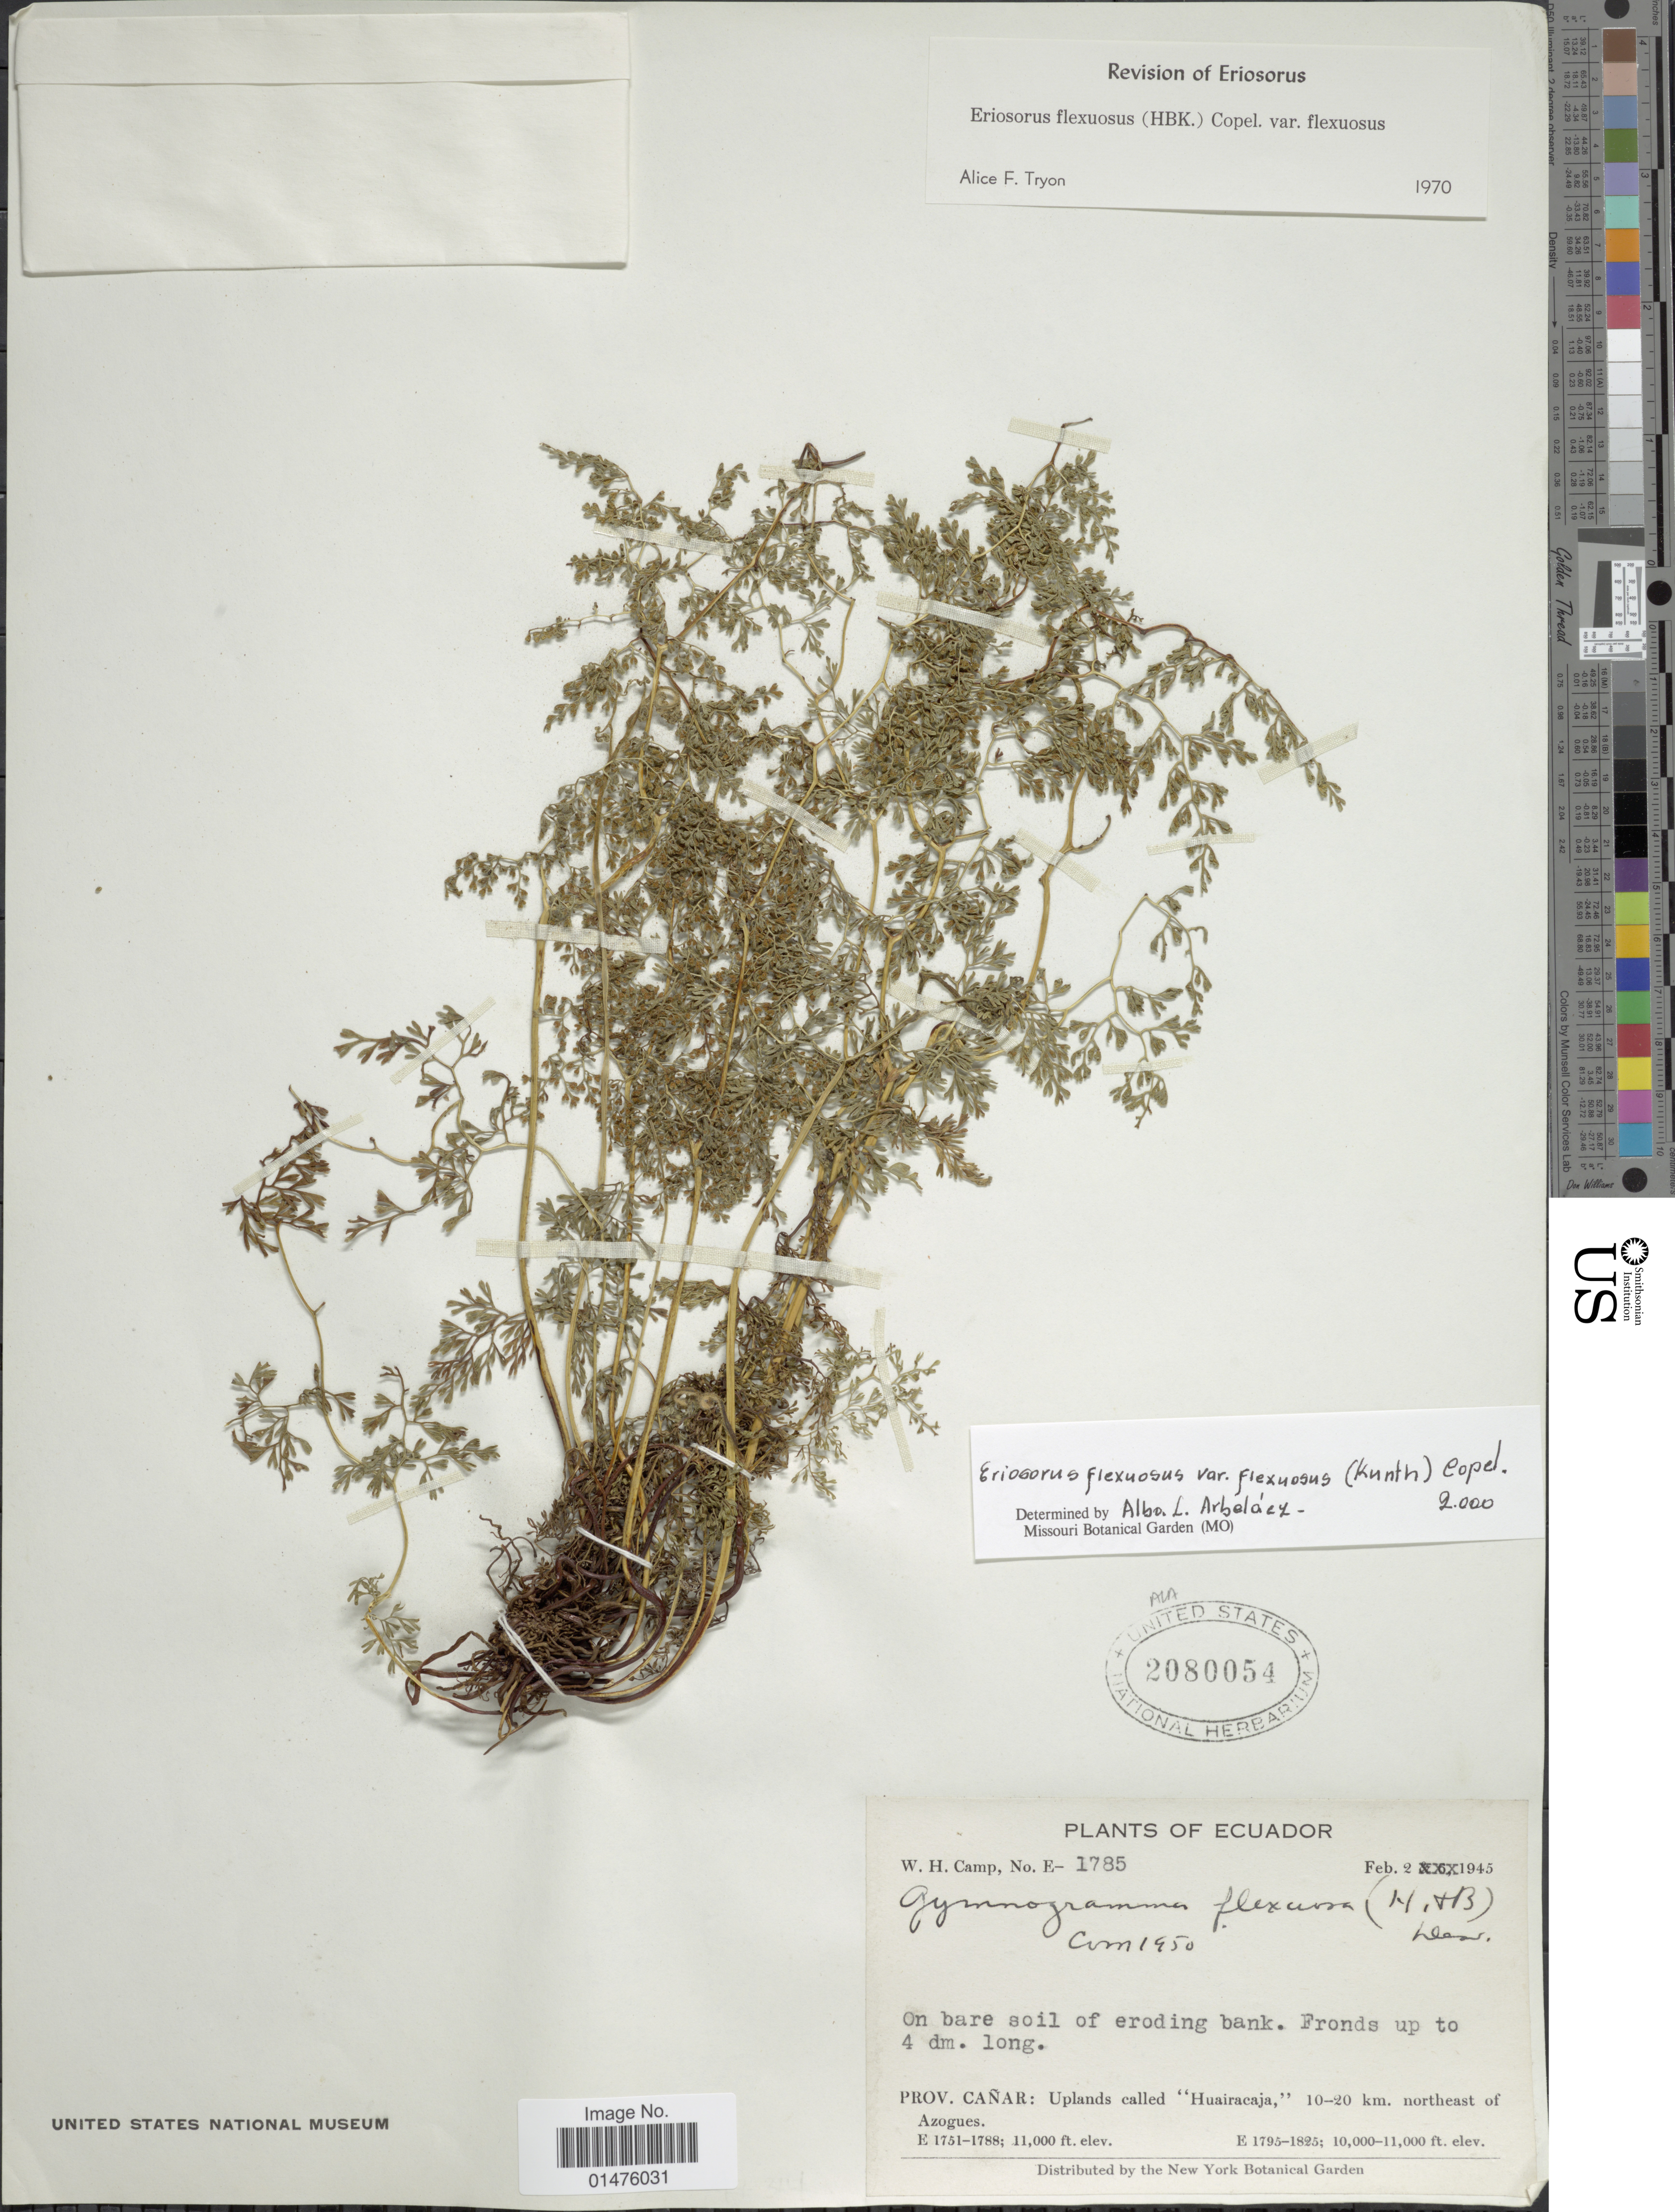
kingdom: Plantae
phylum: Tracheophyta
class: Polypodiopsida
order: Polypodiales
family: Pteridaceae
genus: Jamesonia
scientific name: Jamesonia flexuosa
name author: (Humb. & Bonpl.) Christenh.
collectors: W. H. Camp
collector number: E-1785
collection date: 1945-02-02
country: Ecuador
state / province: Cañar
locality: Uplands called 'Huairacaja,' 10-20 km. northeast of Azogues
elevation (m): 3048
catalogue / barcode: US 2080054